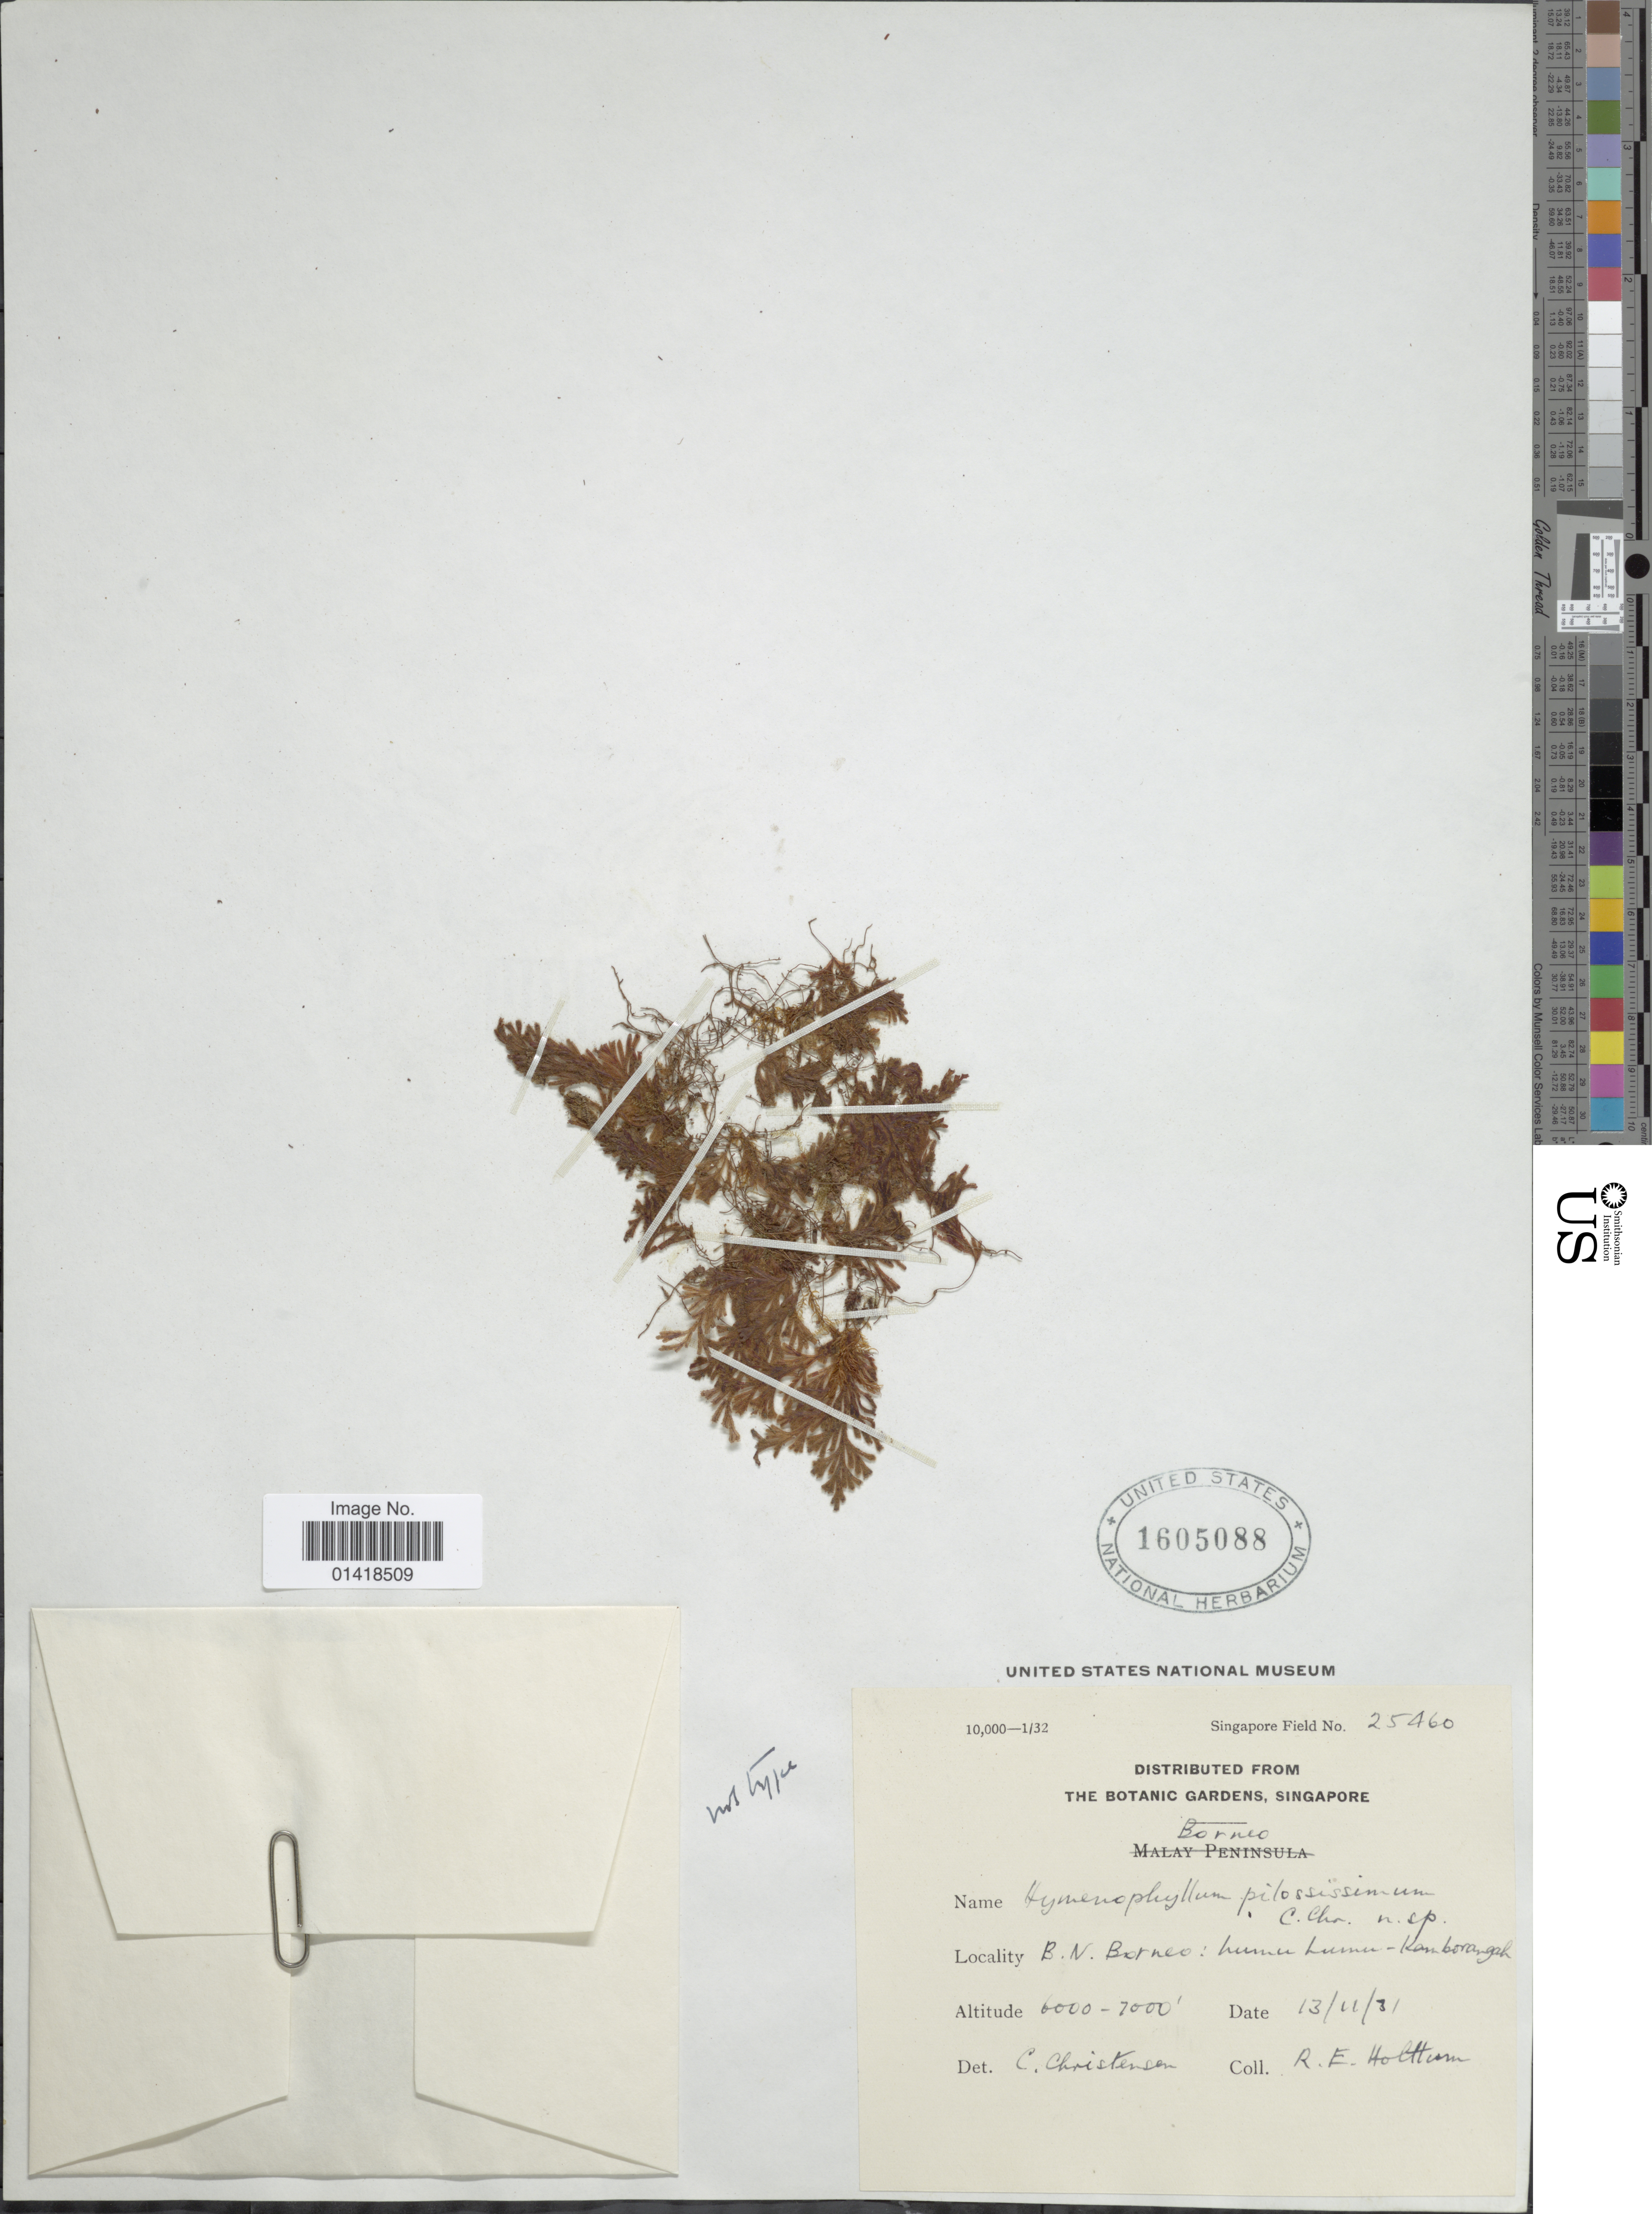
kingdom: Plantae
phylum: Tracheophyta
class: Polypodiopsida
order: Hymenophyllales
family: Hymenophyllaceae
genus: Hymenophyllum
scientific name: Hymenophyllum pilosissimum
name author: C. Chr.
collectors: R. E. Holttum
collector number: Singapore Field 25460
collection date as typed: Transcribed d/m/y: 13/11/31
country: Malaysia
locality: B.N. Borneo: Lumu Lumu-Kenboragah [interpreted]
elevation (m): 1829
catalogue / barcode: US 1605088